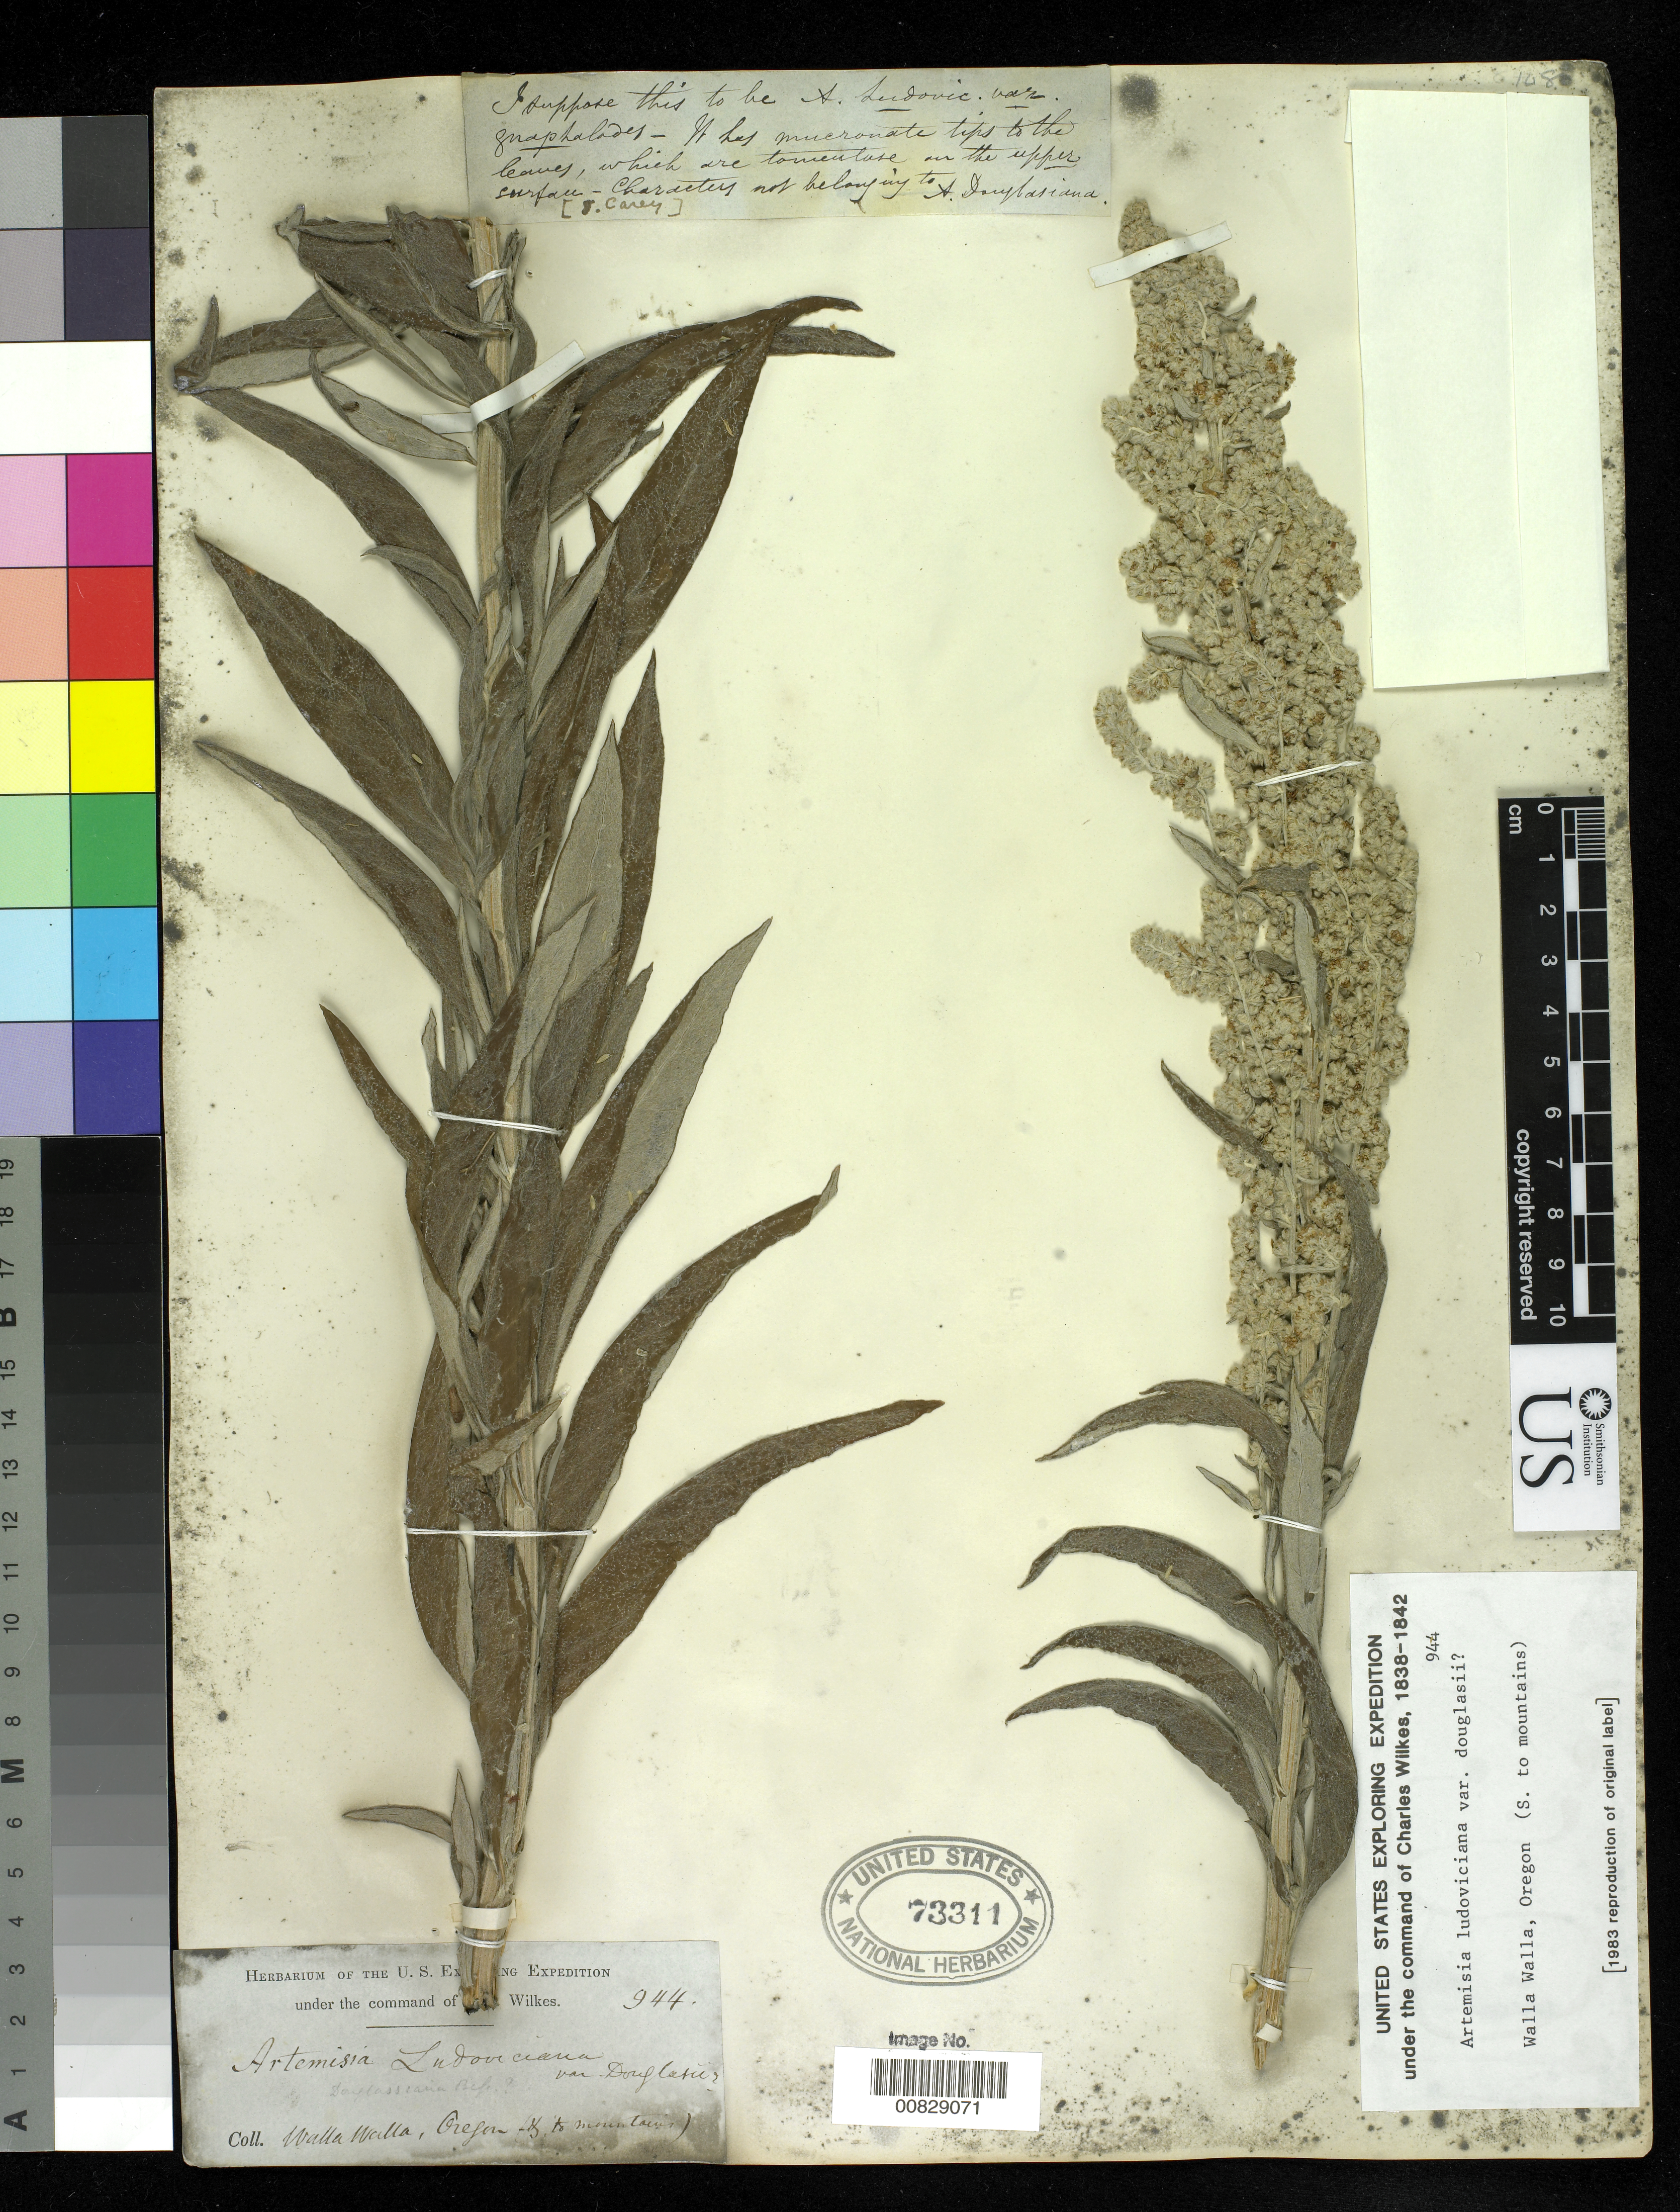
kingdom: Plantae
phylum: Tracheophyta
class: Magnoliopsida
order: Asterales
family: Asteraceae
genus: Artemisia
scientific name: Artemisia ludoviciana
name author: Nutt.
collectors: Wilkes Explor. Exped.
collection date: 1838/1842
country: United States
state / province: Washington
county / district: Walla Walla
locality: Walla Walla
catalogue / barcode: US 73311